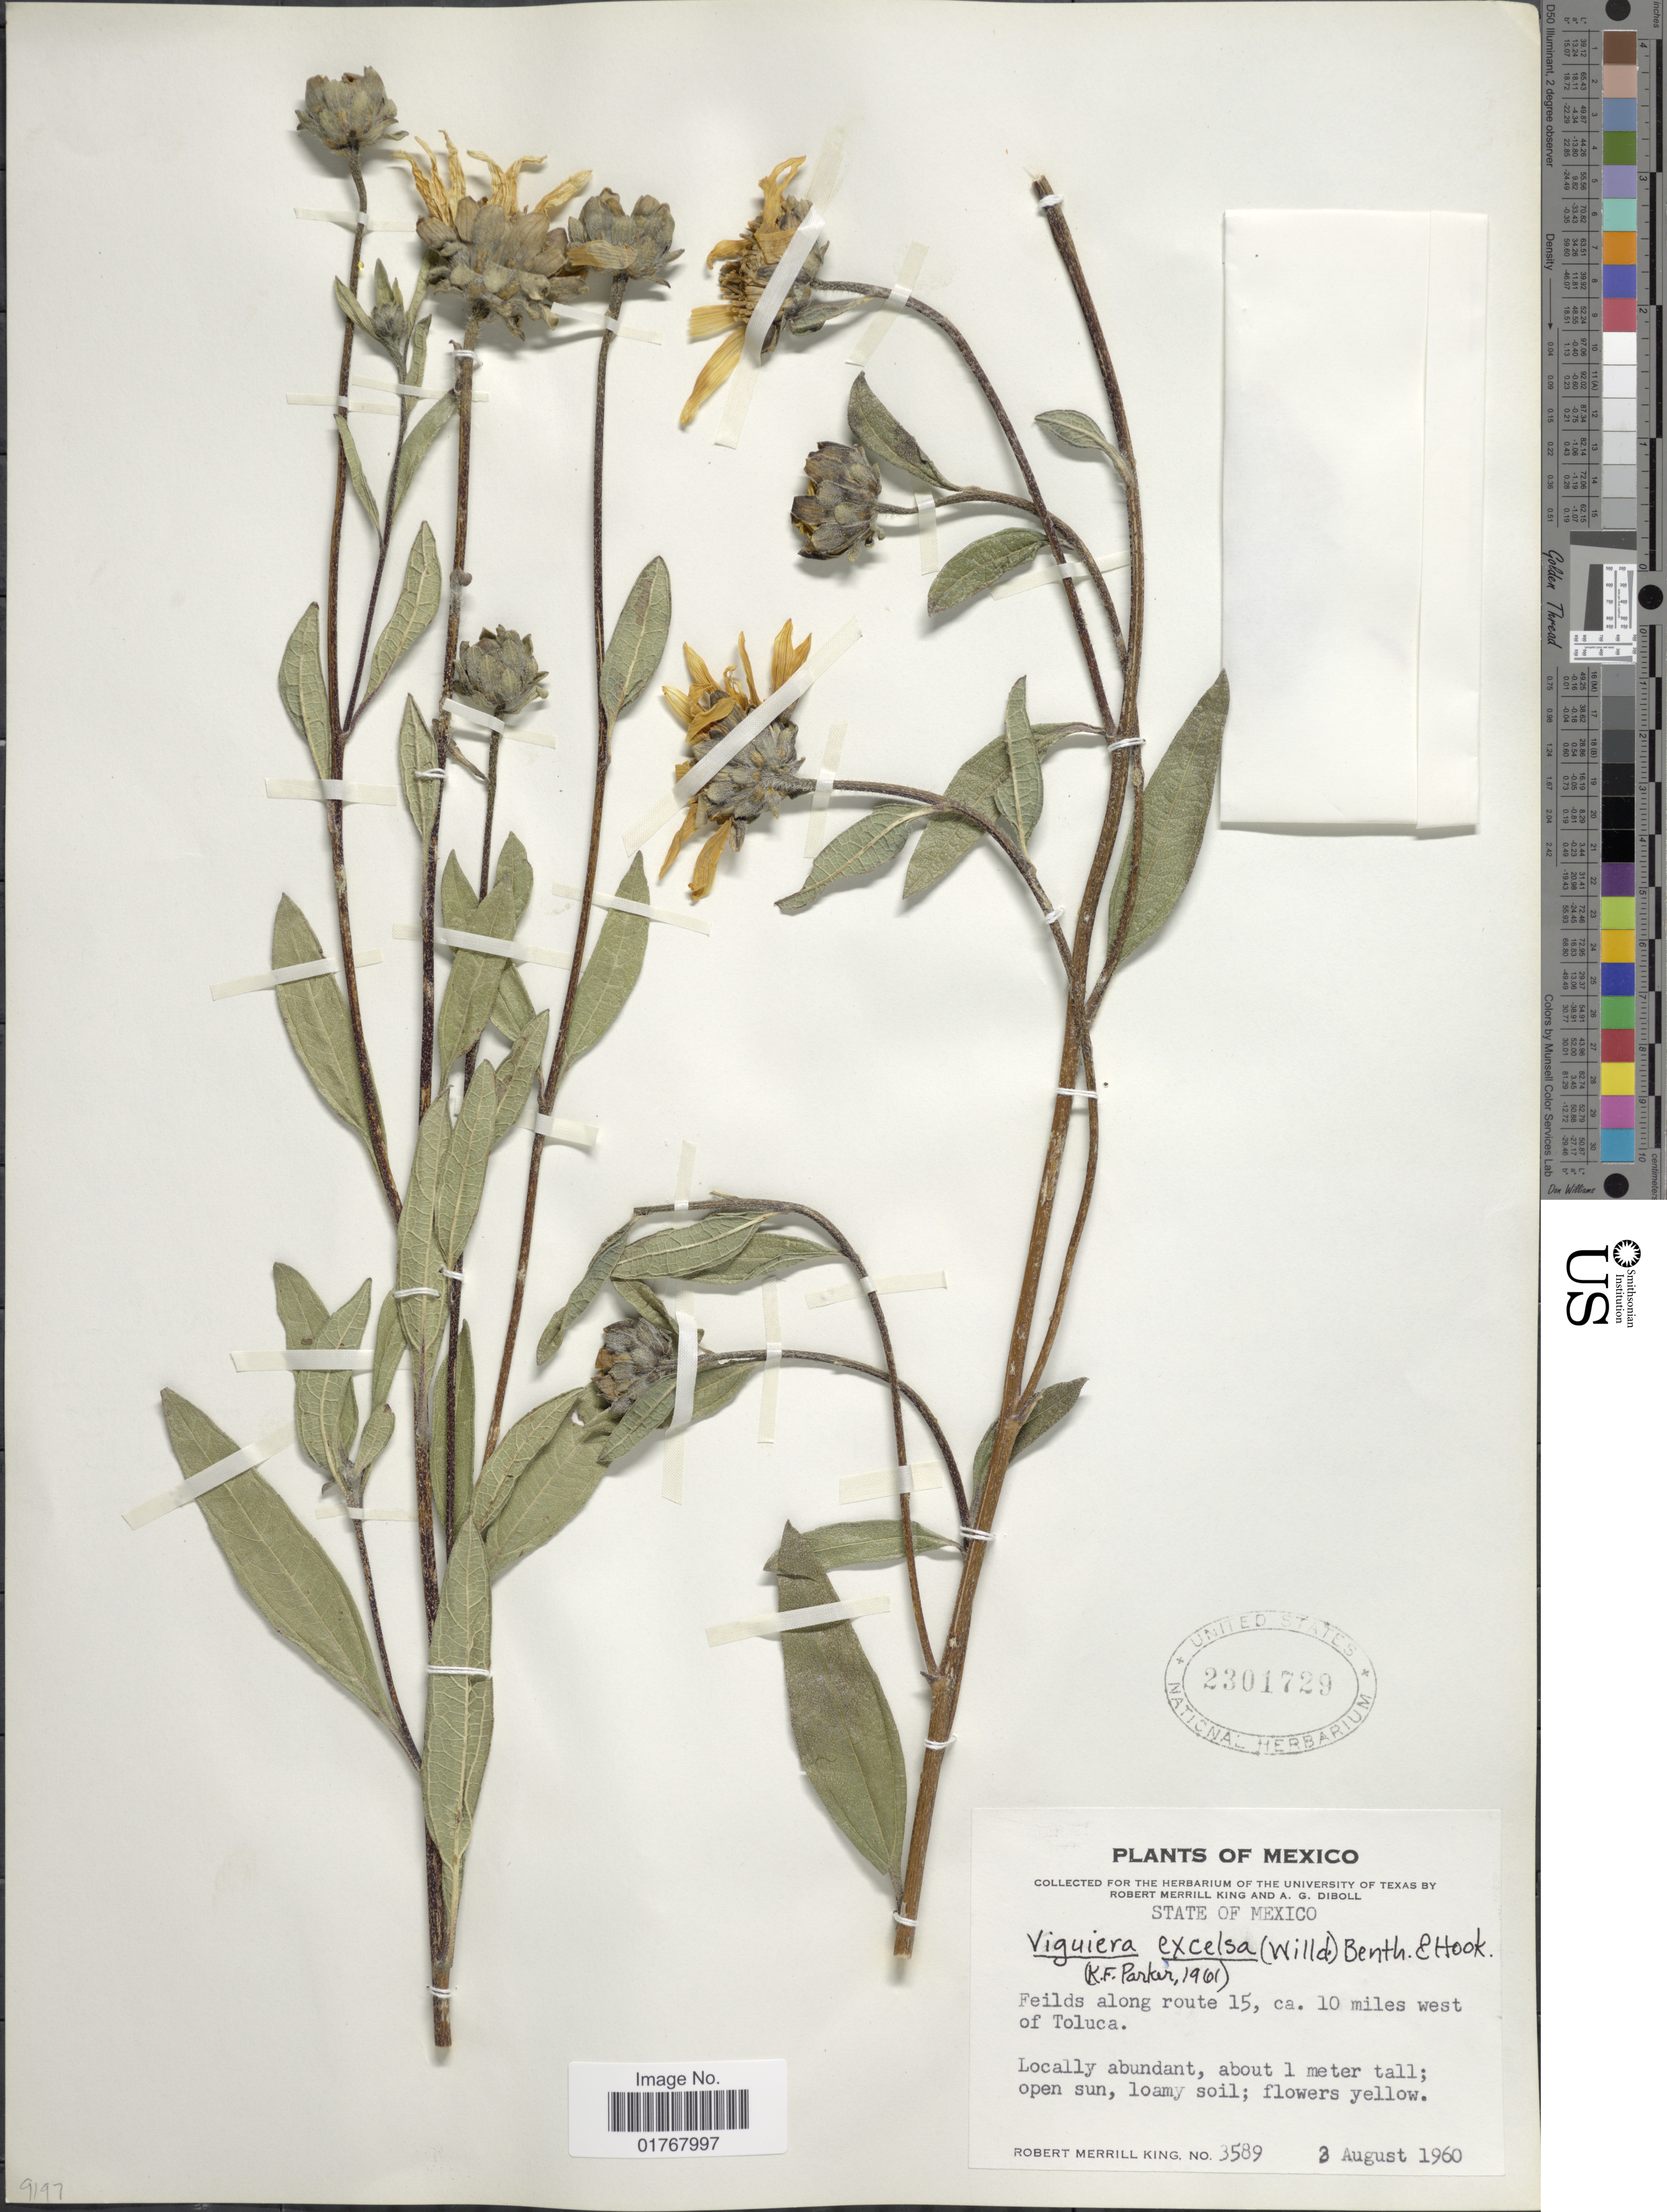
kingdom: Plantae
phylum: Tracheophyta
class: Magnoliopsida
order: Asterales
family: Asteraceae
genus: Viguiera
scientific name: Viguiera excelsa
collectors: R. M. King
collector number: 3589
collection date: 1960-08-03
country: Mexico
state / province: México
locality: Fields along route 15, ca. 10 miles west of Toluca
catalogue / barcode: US 2301729